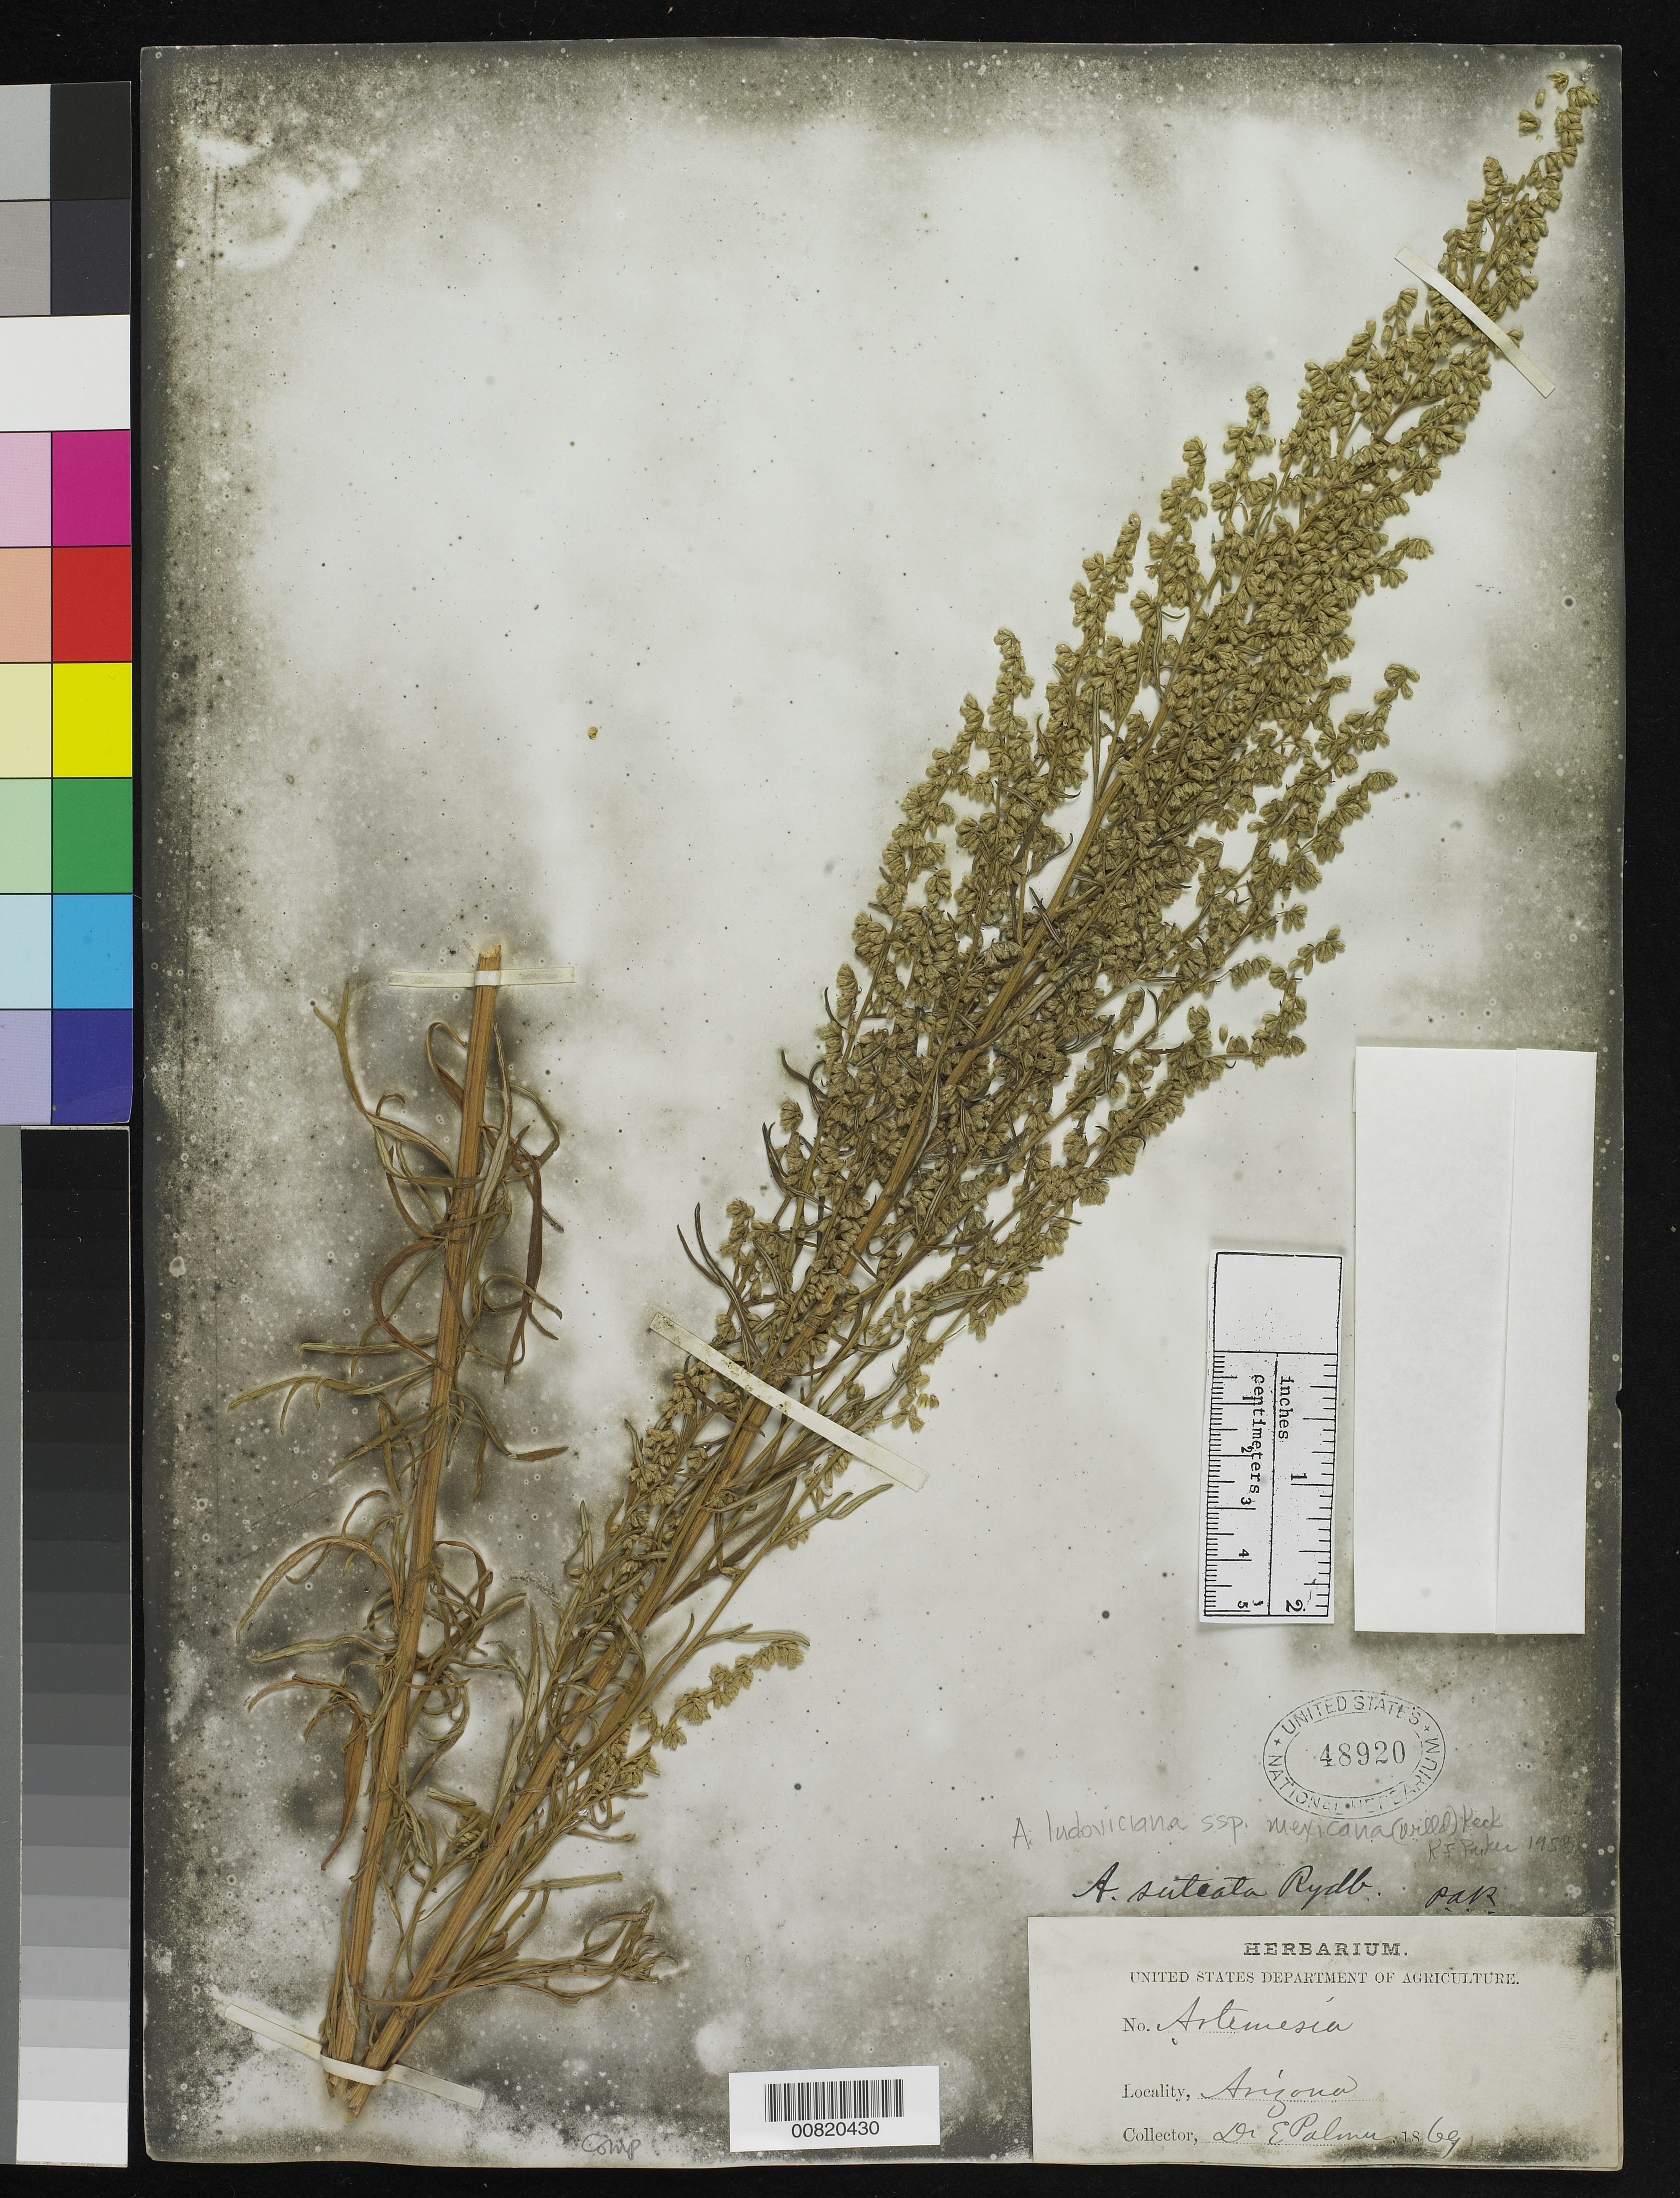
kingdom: Plantae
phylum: Tracheophyta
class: Magnoliopsida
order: Asterales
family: Asteraceae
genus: Artemisia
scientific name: Artemisia ludoviciana subsp. mexicana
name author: (Willd. ex Spreng.) D.D. Keck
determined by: Parker, K. F.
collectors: E. Palmer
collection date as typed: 1869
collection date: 1869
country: United States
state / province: Arizona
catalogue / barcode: US 48920